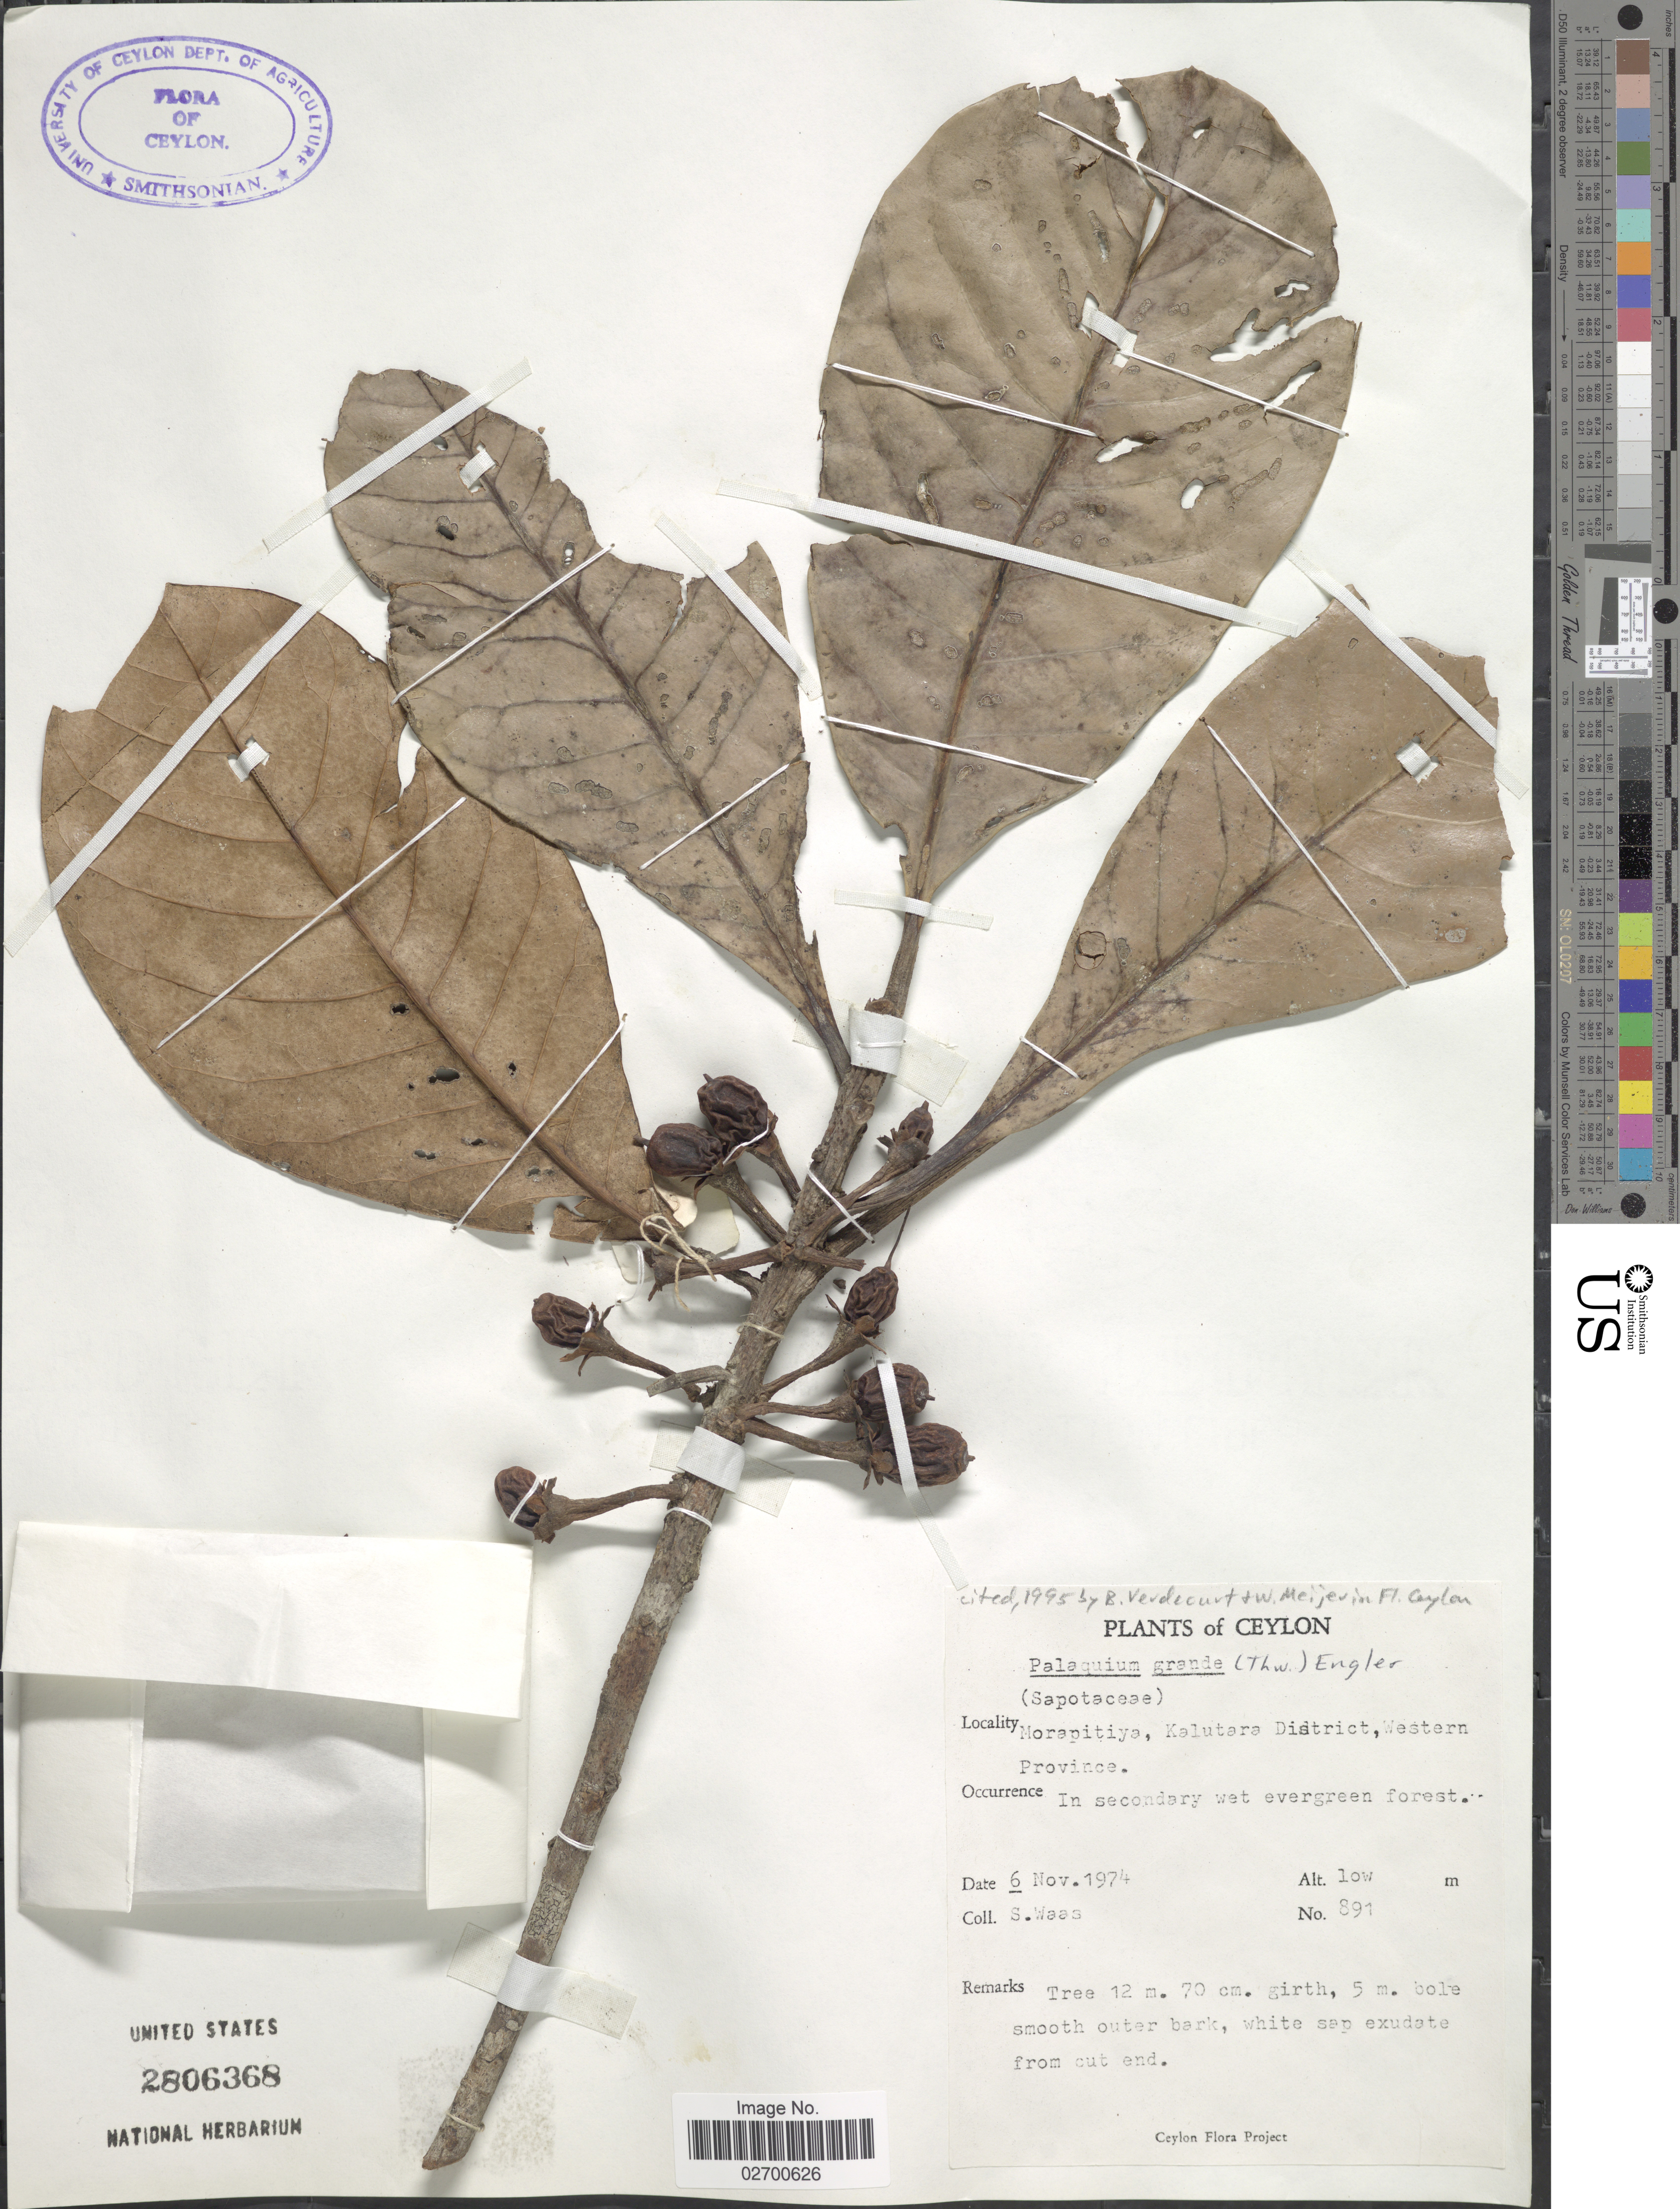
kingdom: Plantae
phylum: Tracheophyta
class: Magnoliopsida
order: Ericales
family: Sapotaceae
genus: Palaquium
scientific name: Palaquium grande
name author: (Thwaites) Engl.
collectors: S. Waas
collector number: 891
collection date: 1974-11-06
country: Sri Lanka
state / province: Western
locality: Morapitiya, Kalutara District, Western Province. In secondary wet evergreen forest, Ceylon.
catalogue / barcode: US 2806368